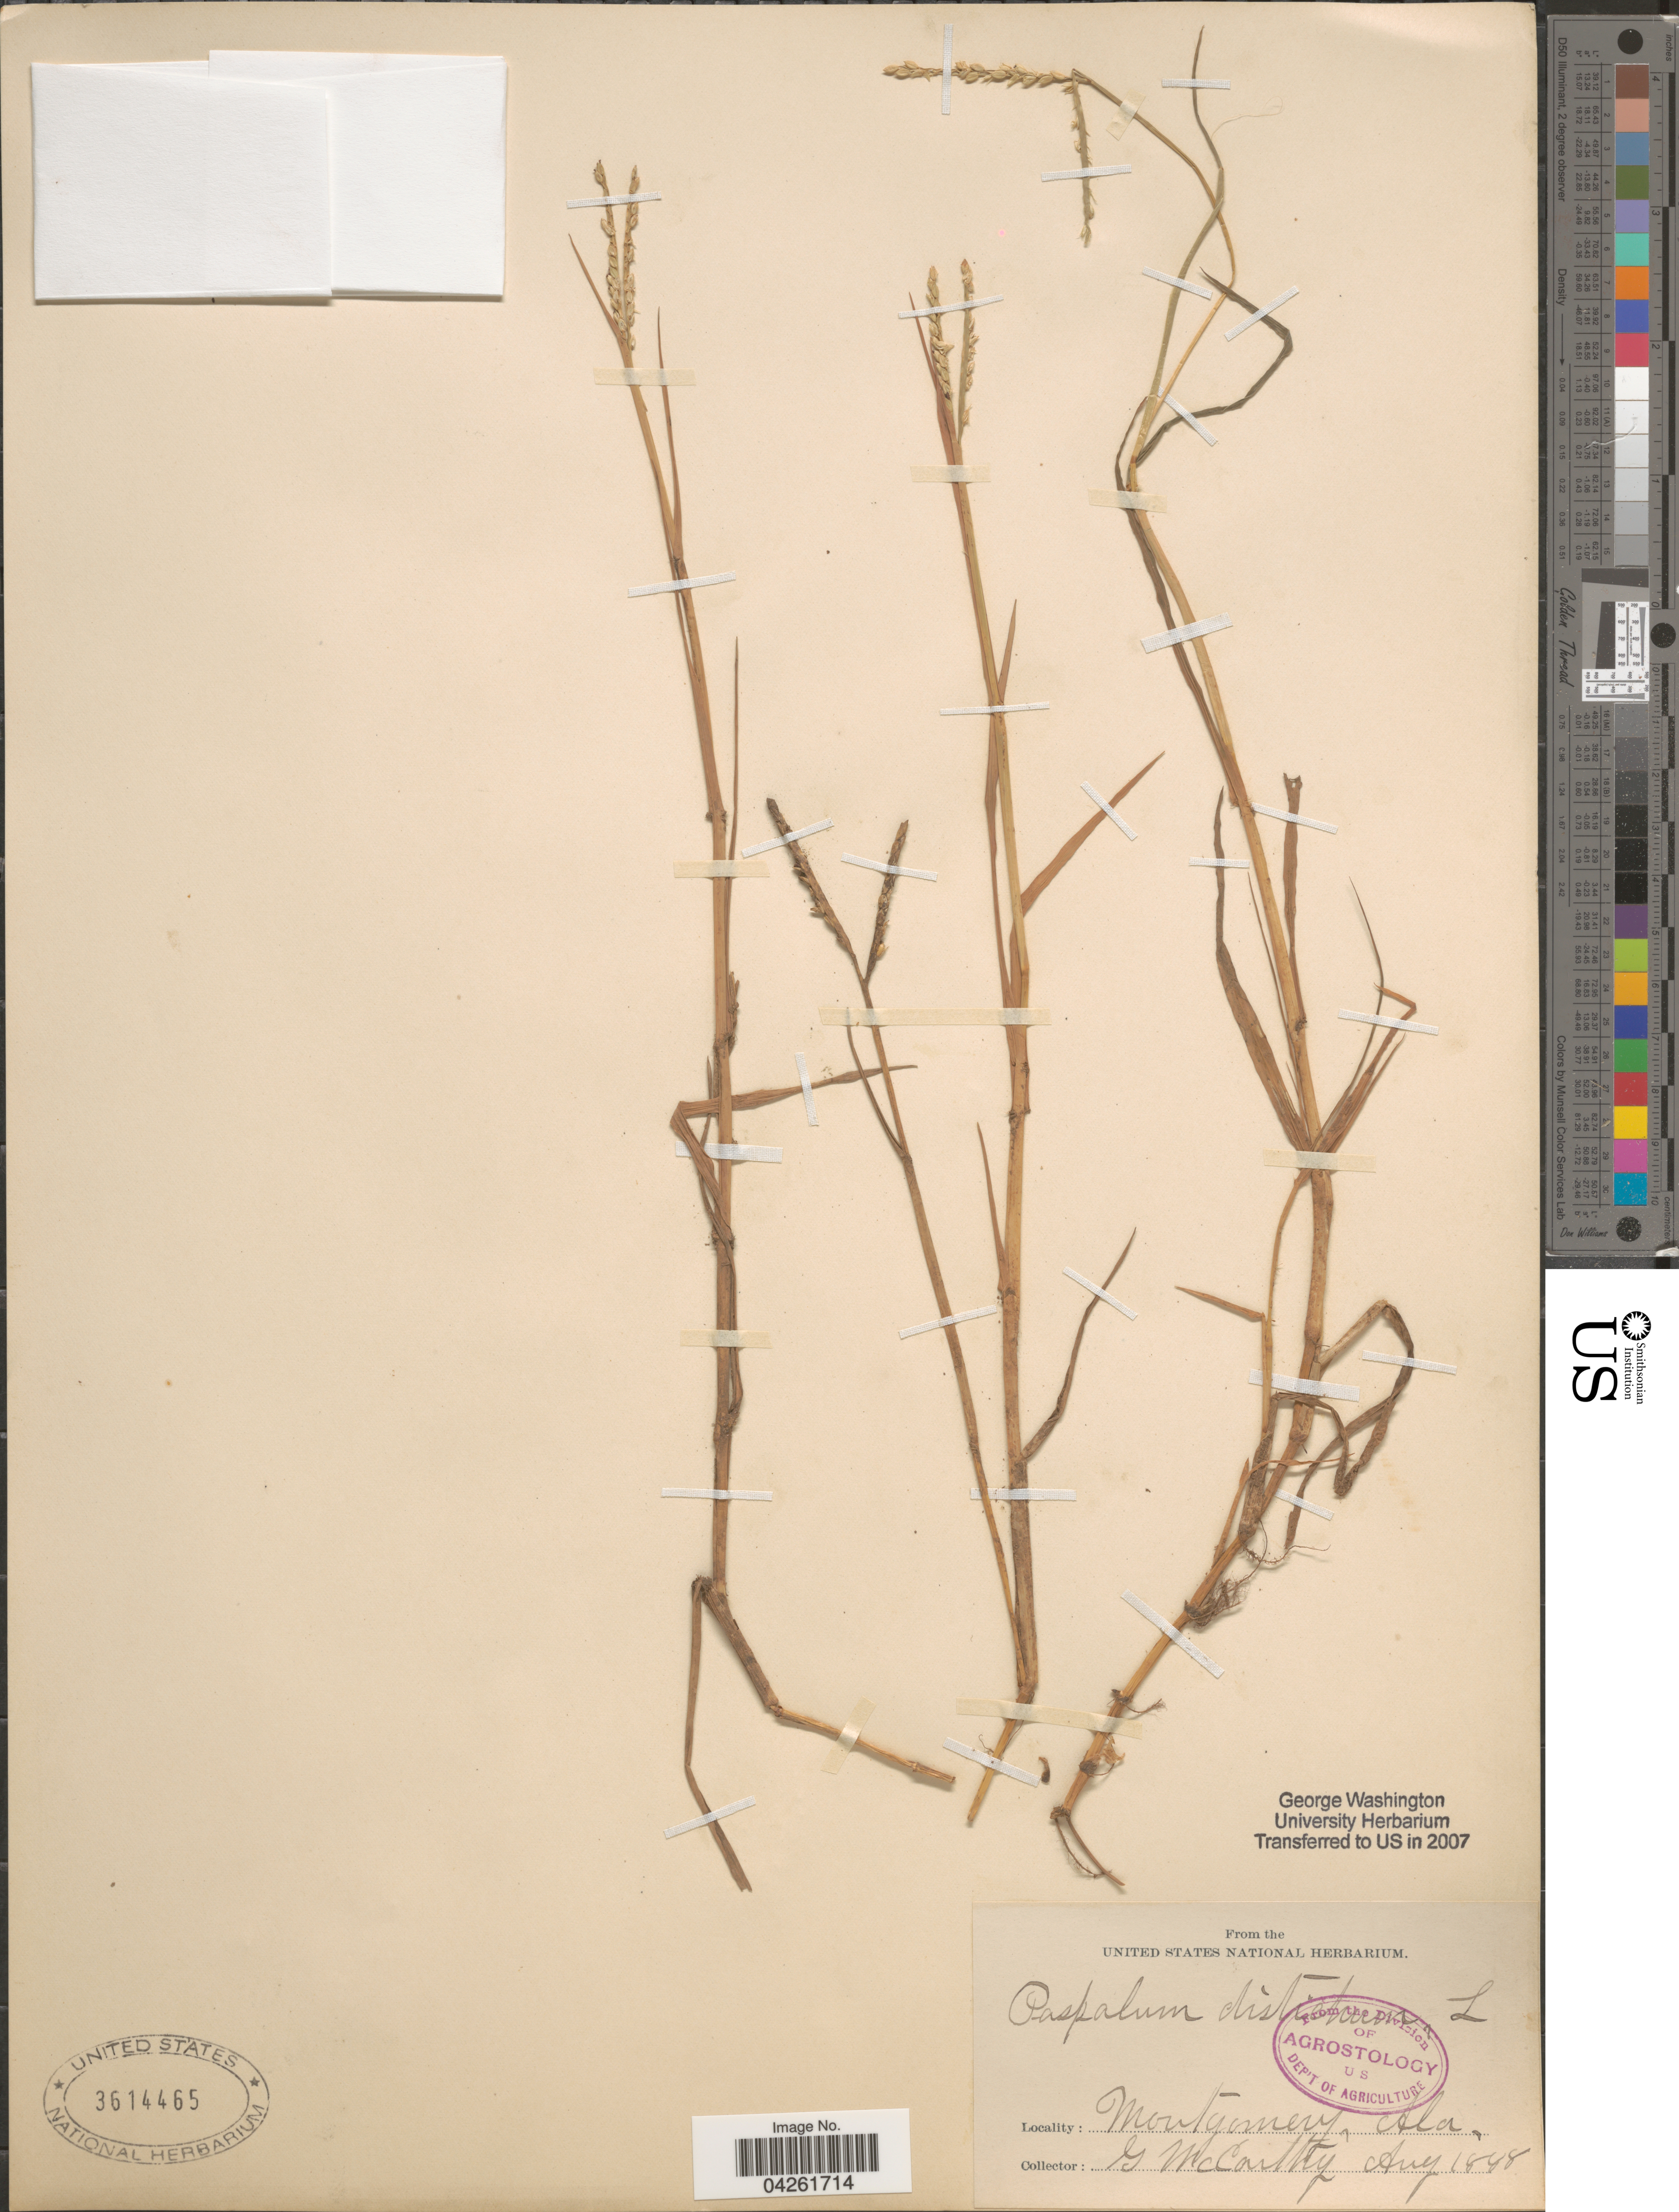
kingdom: Plantae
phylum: Tracheophyta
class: Liliopsida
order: Poales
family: Poaceae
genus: Paspalum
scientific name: Paspalum distichum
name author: L.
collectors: G. McCarthy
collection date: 1888-08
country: United States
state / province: Alabama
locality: Montgomery.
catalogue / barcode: US 3614465